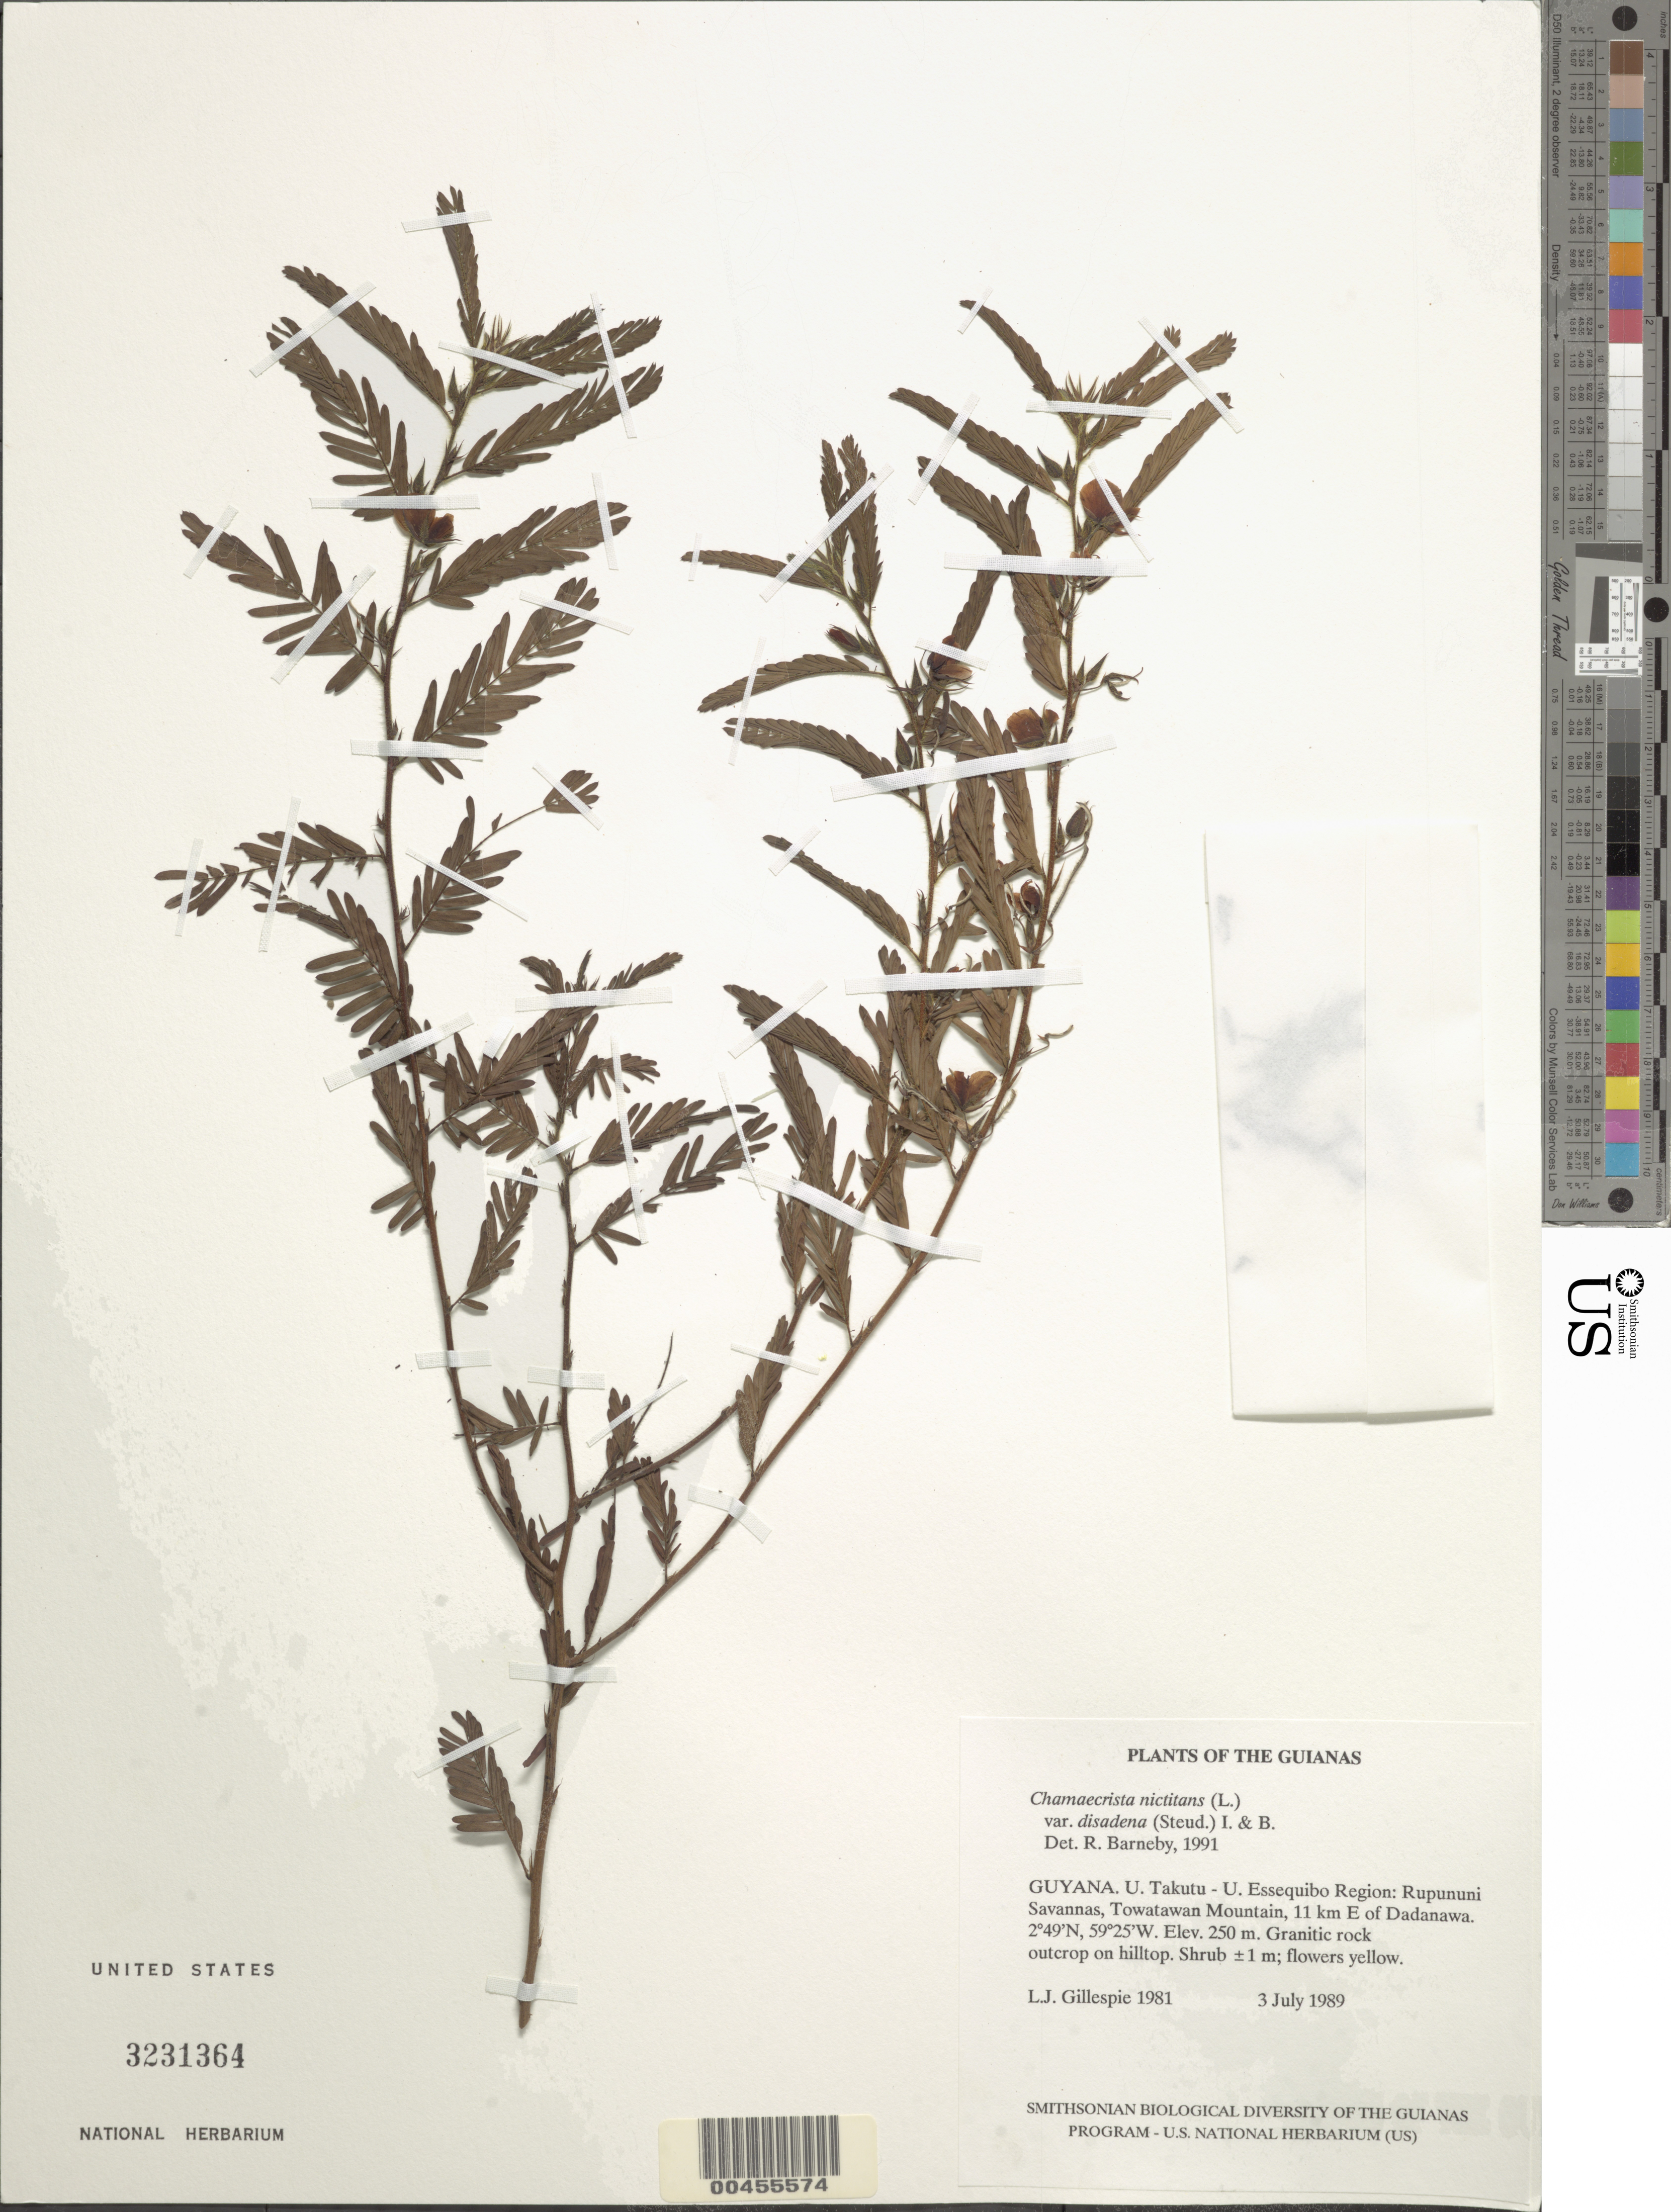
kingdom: Plantae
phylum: Tracheophyta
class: Magnoliopsida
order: Fabales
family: Fabaceae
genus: Chamaecrista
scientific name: Chamaecrista nictitans var. disadena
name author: (Steud.) H.S. Irwin & Barneby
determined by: Barneby, Rupert C., (NY)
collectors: L. J. Gillespie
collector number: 1981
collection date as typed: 3 July 1989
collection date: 1989-07-03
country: Guyana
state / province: U. Takutu-U. Essequibo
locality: Rupununi Savanna, Towatawan Mt, 11 km E of Dadanawa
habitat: Granitic rock outcrop on hilltop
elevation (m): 250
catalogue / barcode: US 3231364